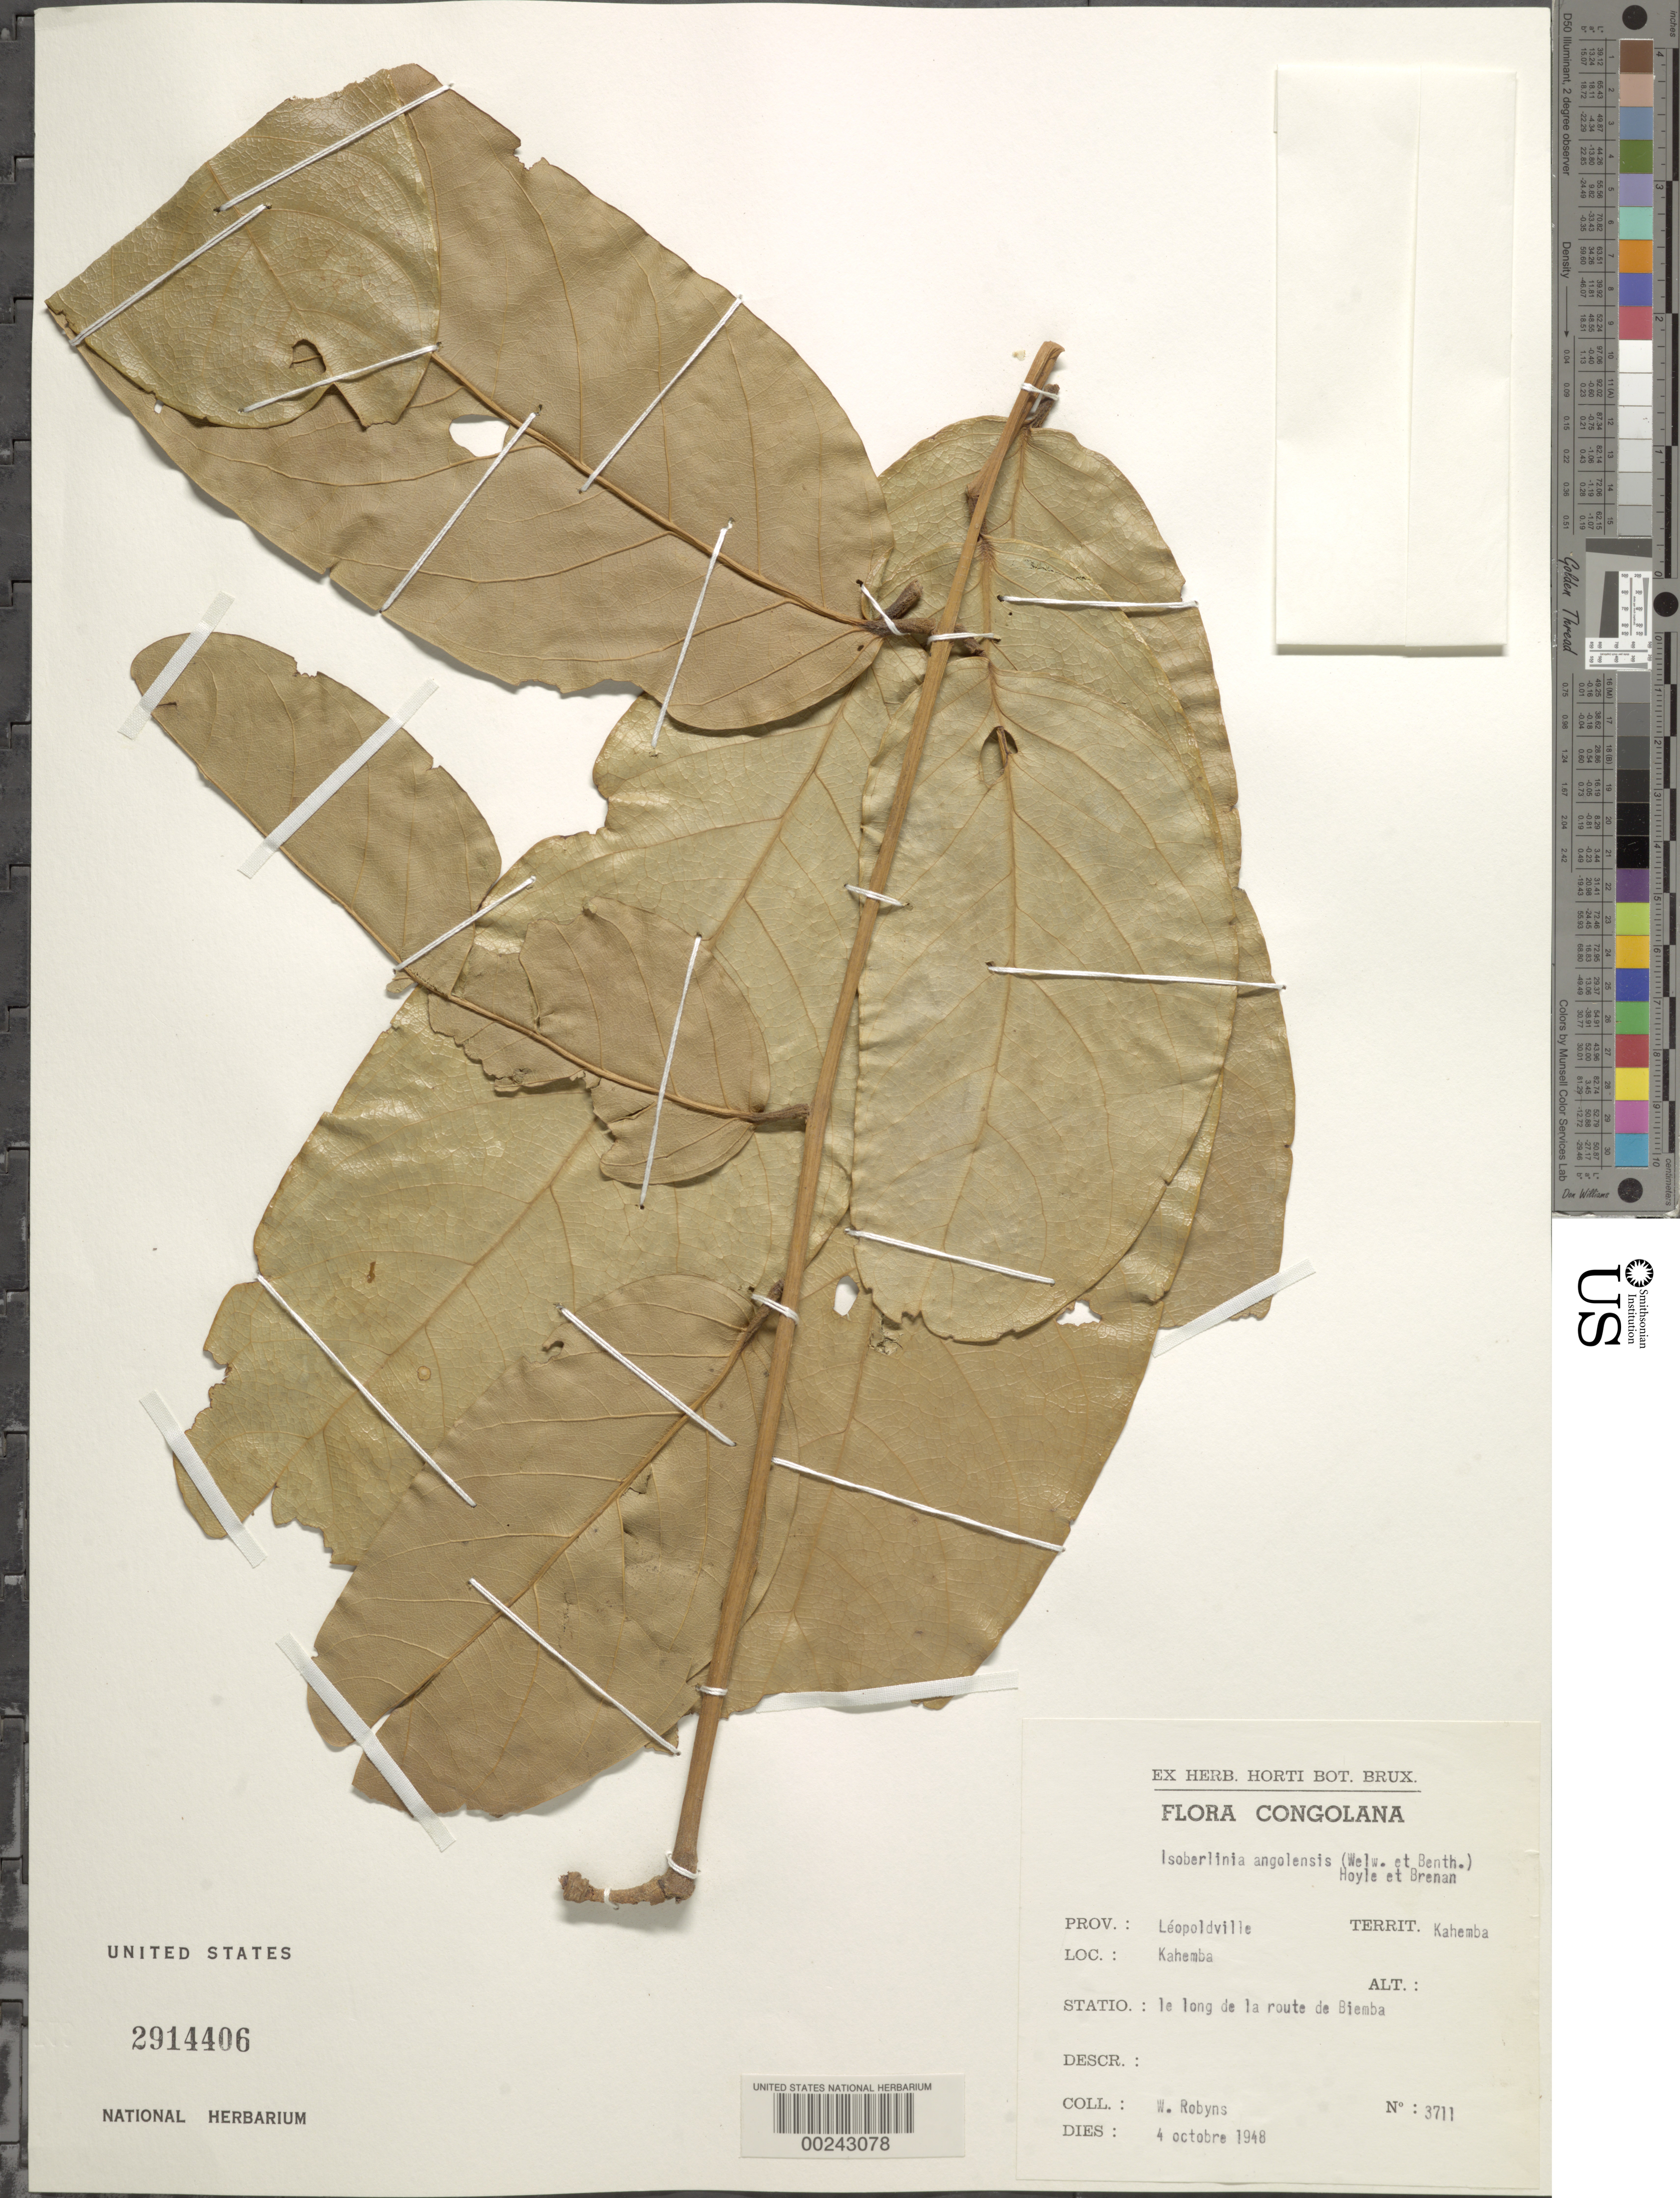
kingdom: Plantae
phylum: Tracheophyta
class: Magnoliopsida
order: Fabales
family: Fabaceae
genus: Isoberlinia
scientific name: Isoberlinia angolensis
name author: (Welw. ex Benth.) Hoyle & Brenan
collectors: F. Robyns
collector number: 3711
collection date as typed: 04 Oct 1948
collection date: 1948-10-04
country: Congo, Democratic Republic of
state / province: Kinshasa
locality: Along the rout of biemba; kahemba; leopoldville prov; kahemba territ.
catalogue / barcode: US 2914406